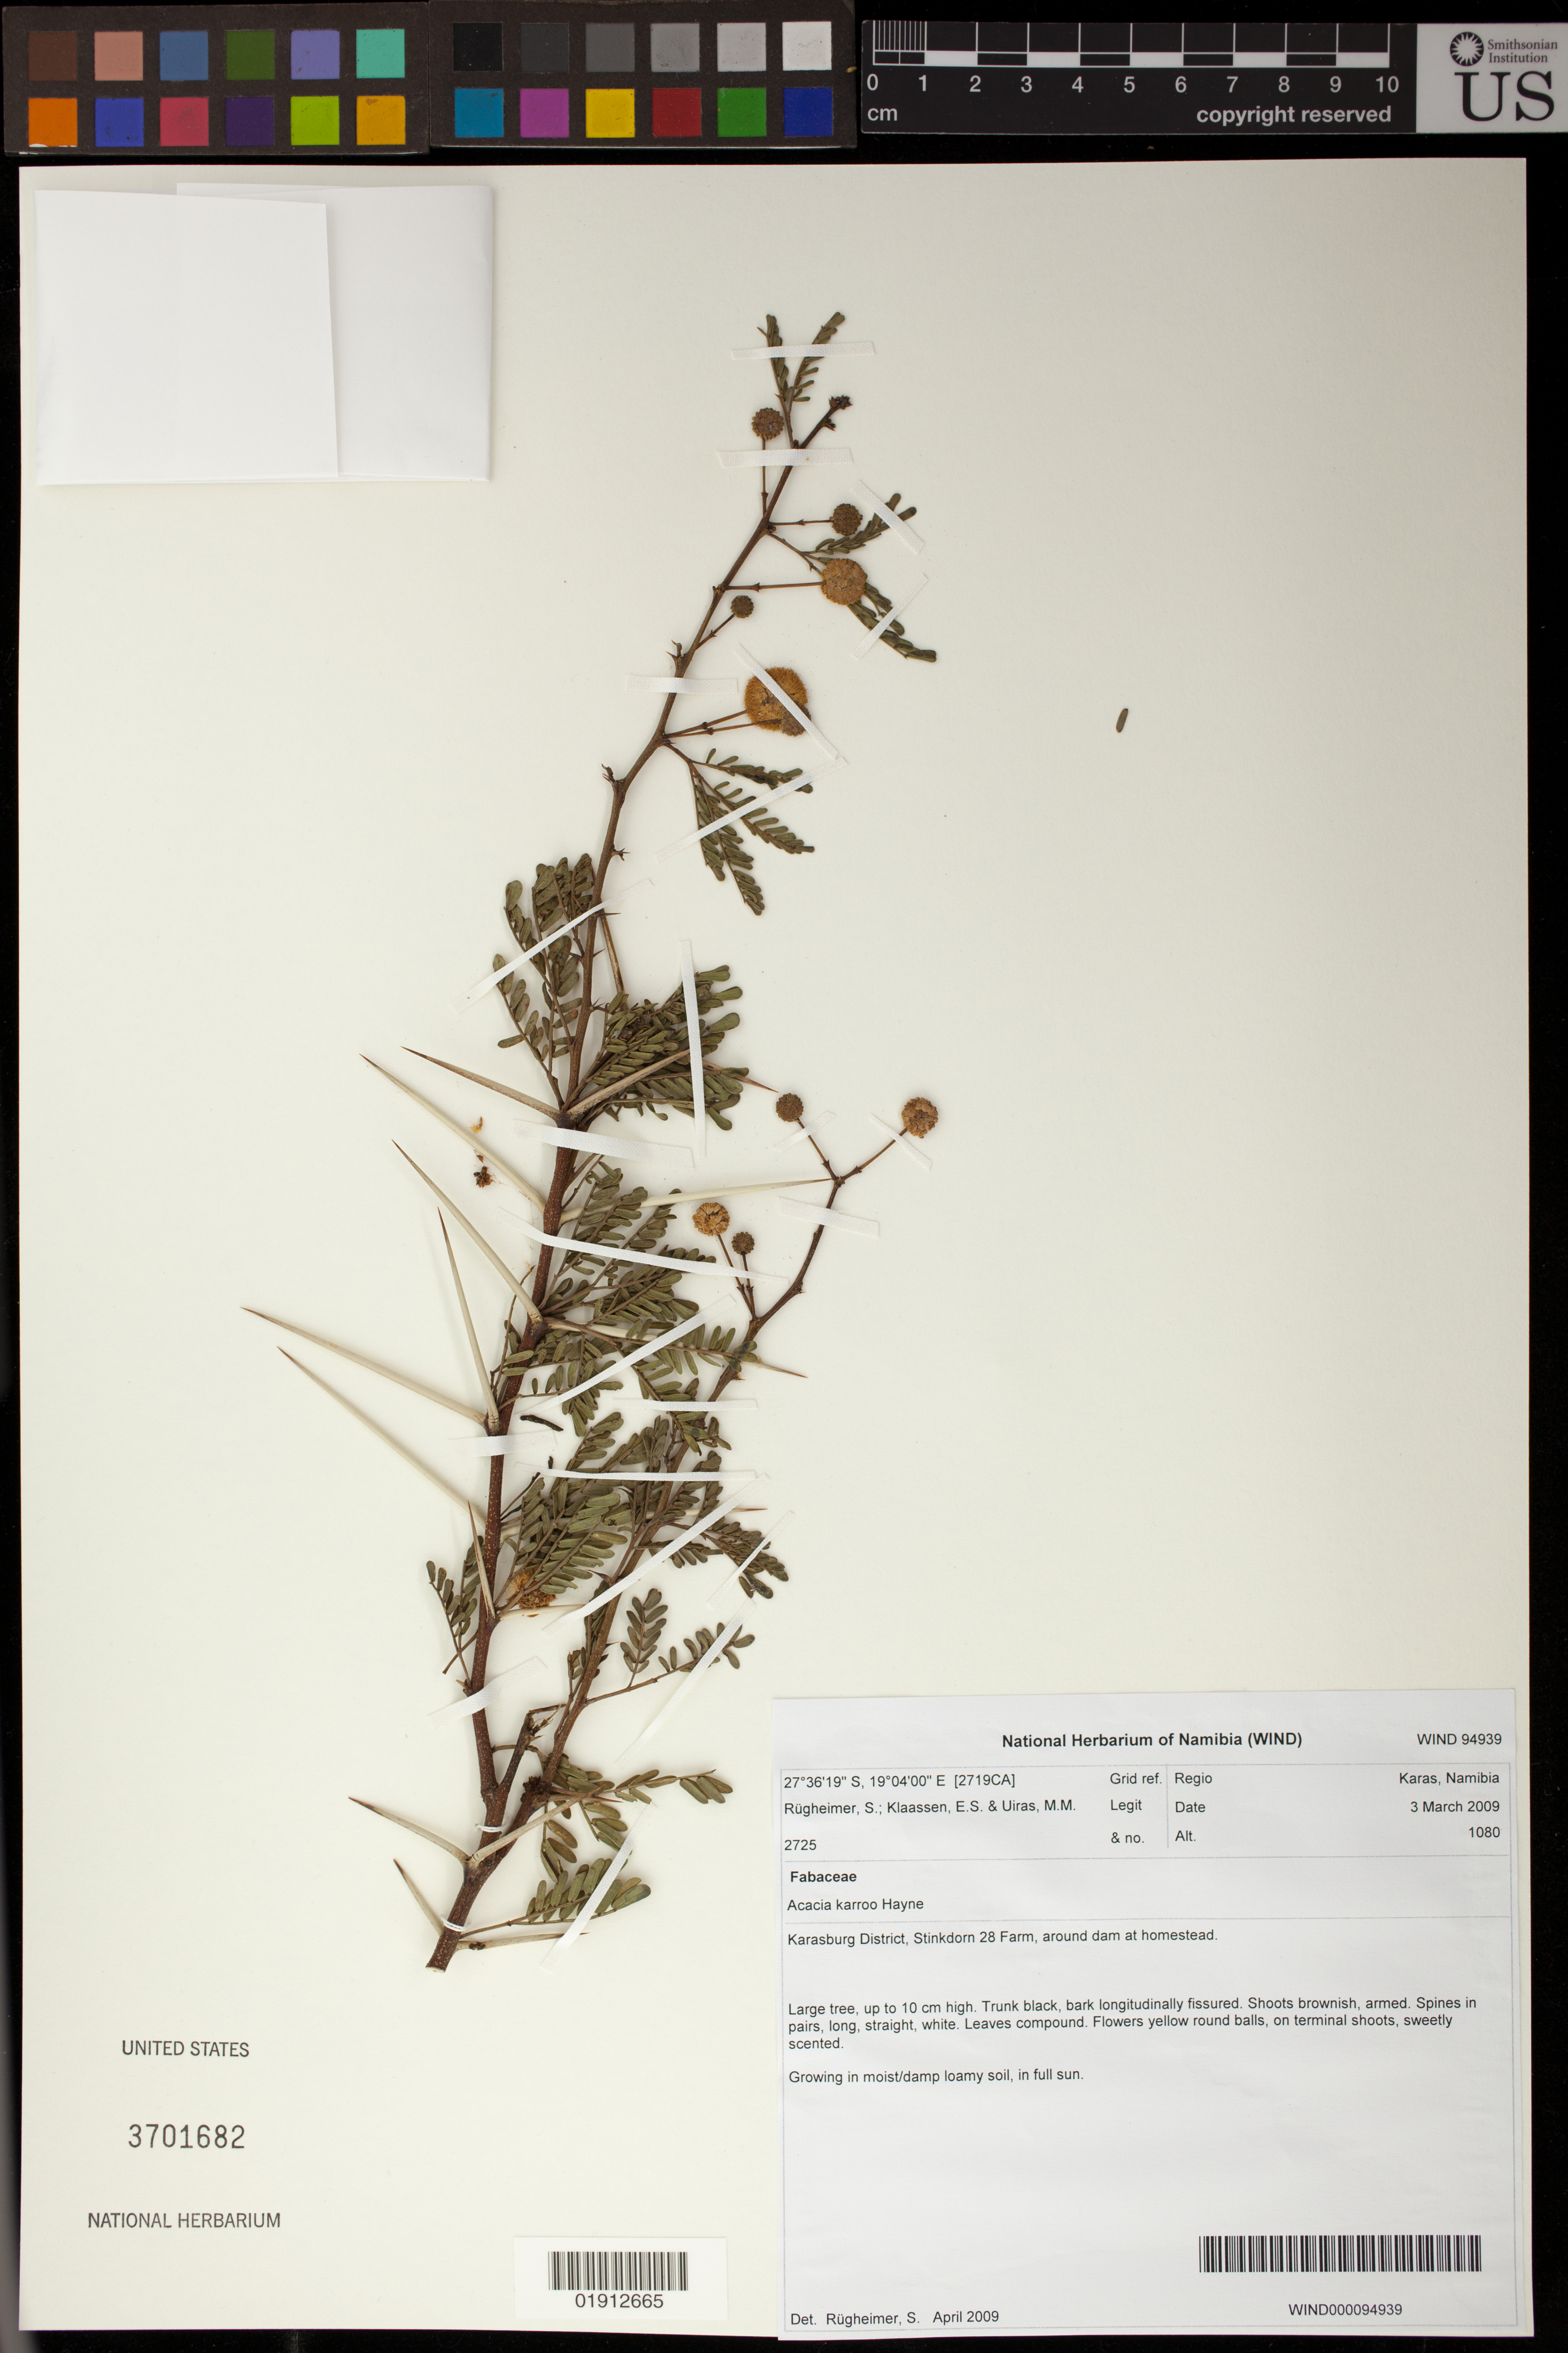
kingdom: Plantae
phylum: Tracheophyta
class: Magnoliopsida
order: Fabales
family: Fabaceae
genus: Vachellia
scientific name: Vachellia karroo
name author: (Hayne) Banfi & Galasso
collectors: S. Rugheimer, E. S. Klaassen & M. Uiras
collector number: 2725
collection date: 2009-03-03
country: Namibia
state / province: Karas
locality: Karasburg District, Stinkdorn 28 Farm, around dam at homestead.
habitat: Growing in moist/damp loamy soil, in full sun.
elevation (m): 1080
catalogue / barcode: US 3701682